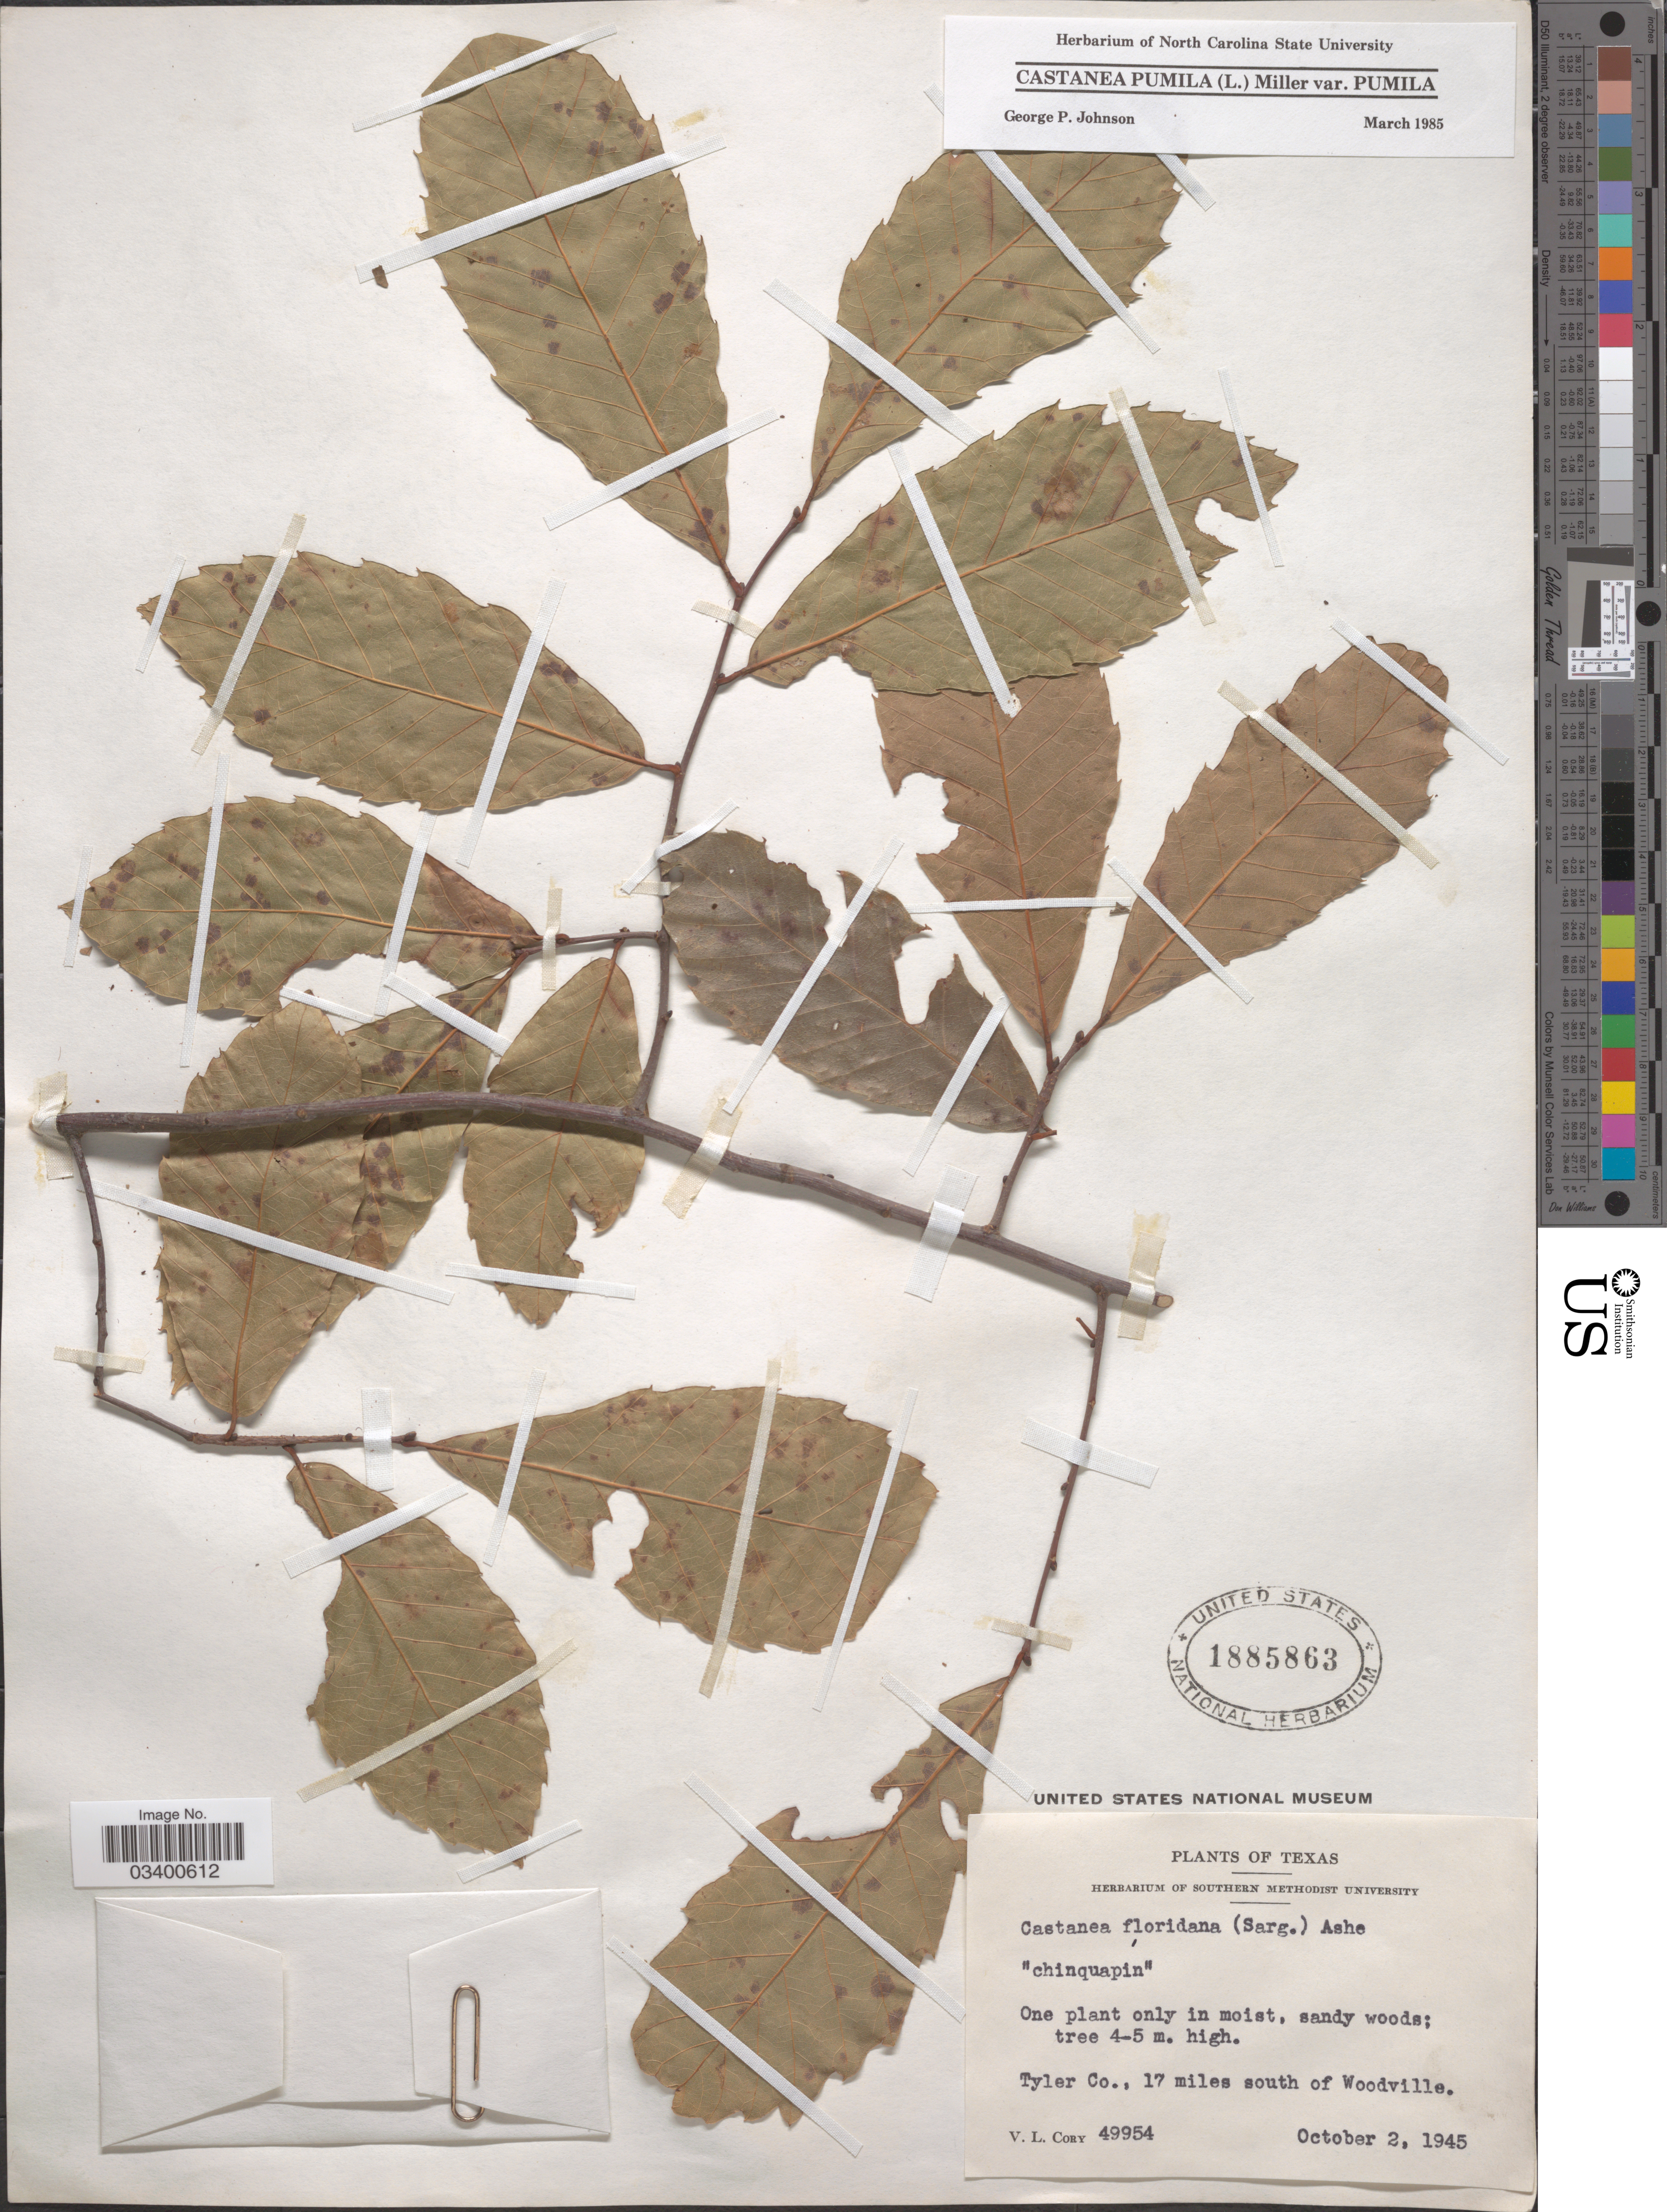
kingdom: Plantae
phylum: Tracheophyta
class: Magnoliopsida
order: Fagales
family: Fagaceae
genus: Castanea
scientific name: Castanea pumila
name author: (L.) Mill.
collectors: V. Cory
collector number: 49954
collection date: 1945-10-02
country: United States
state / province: Texas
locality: Tyler Co., 17 miles south of Woodville.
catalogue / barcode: US 1885863